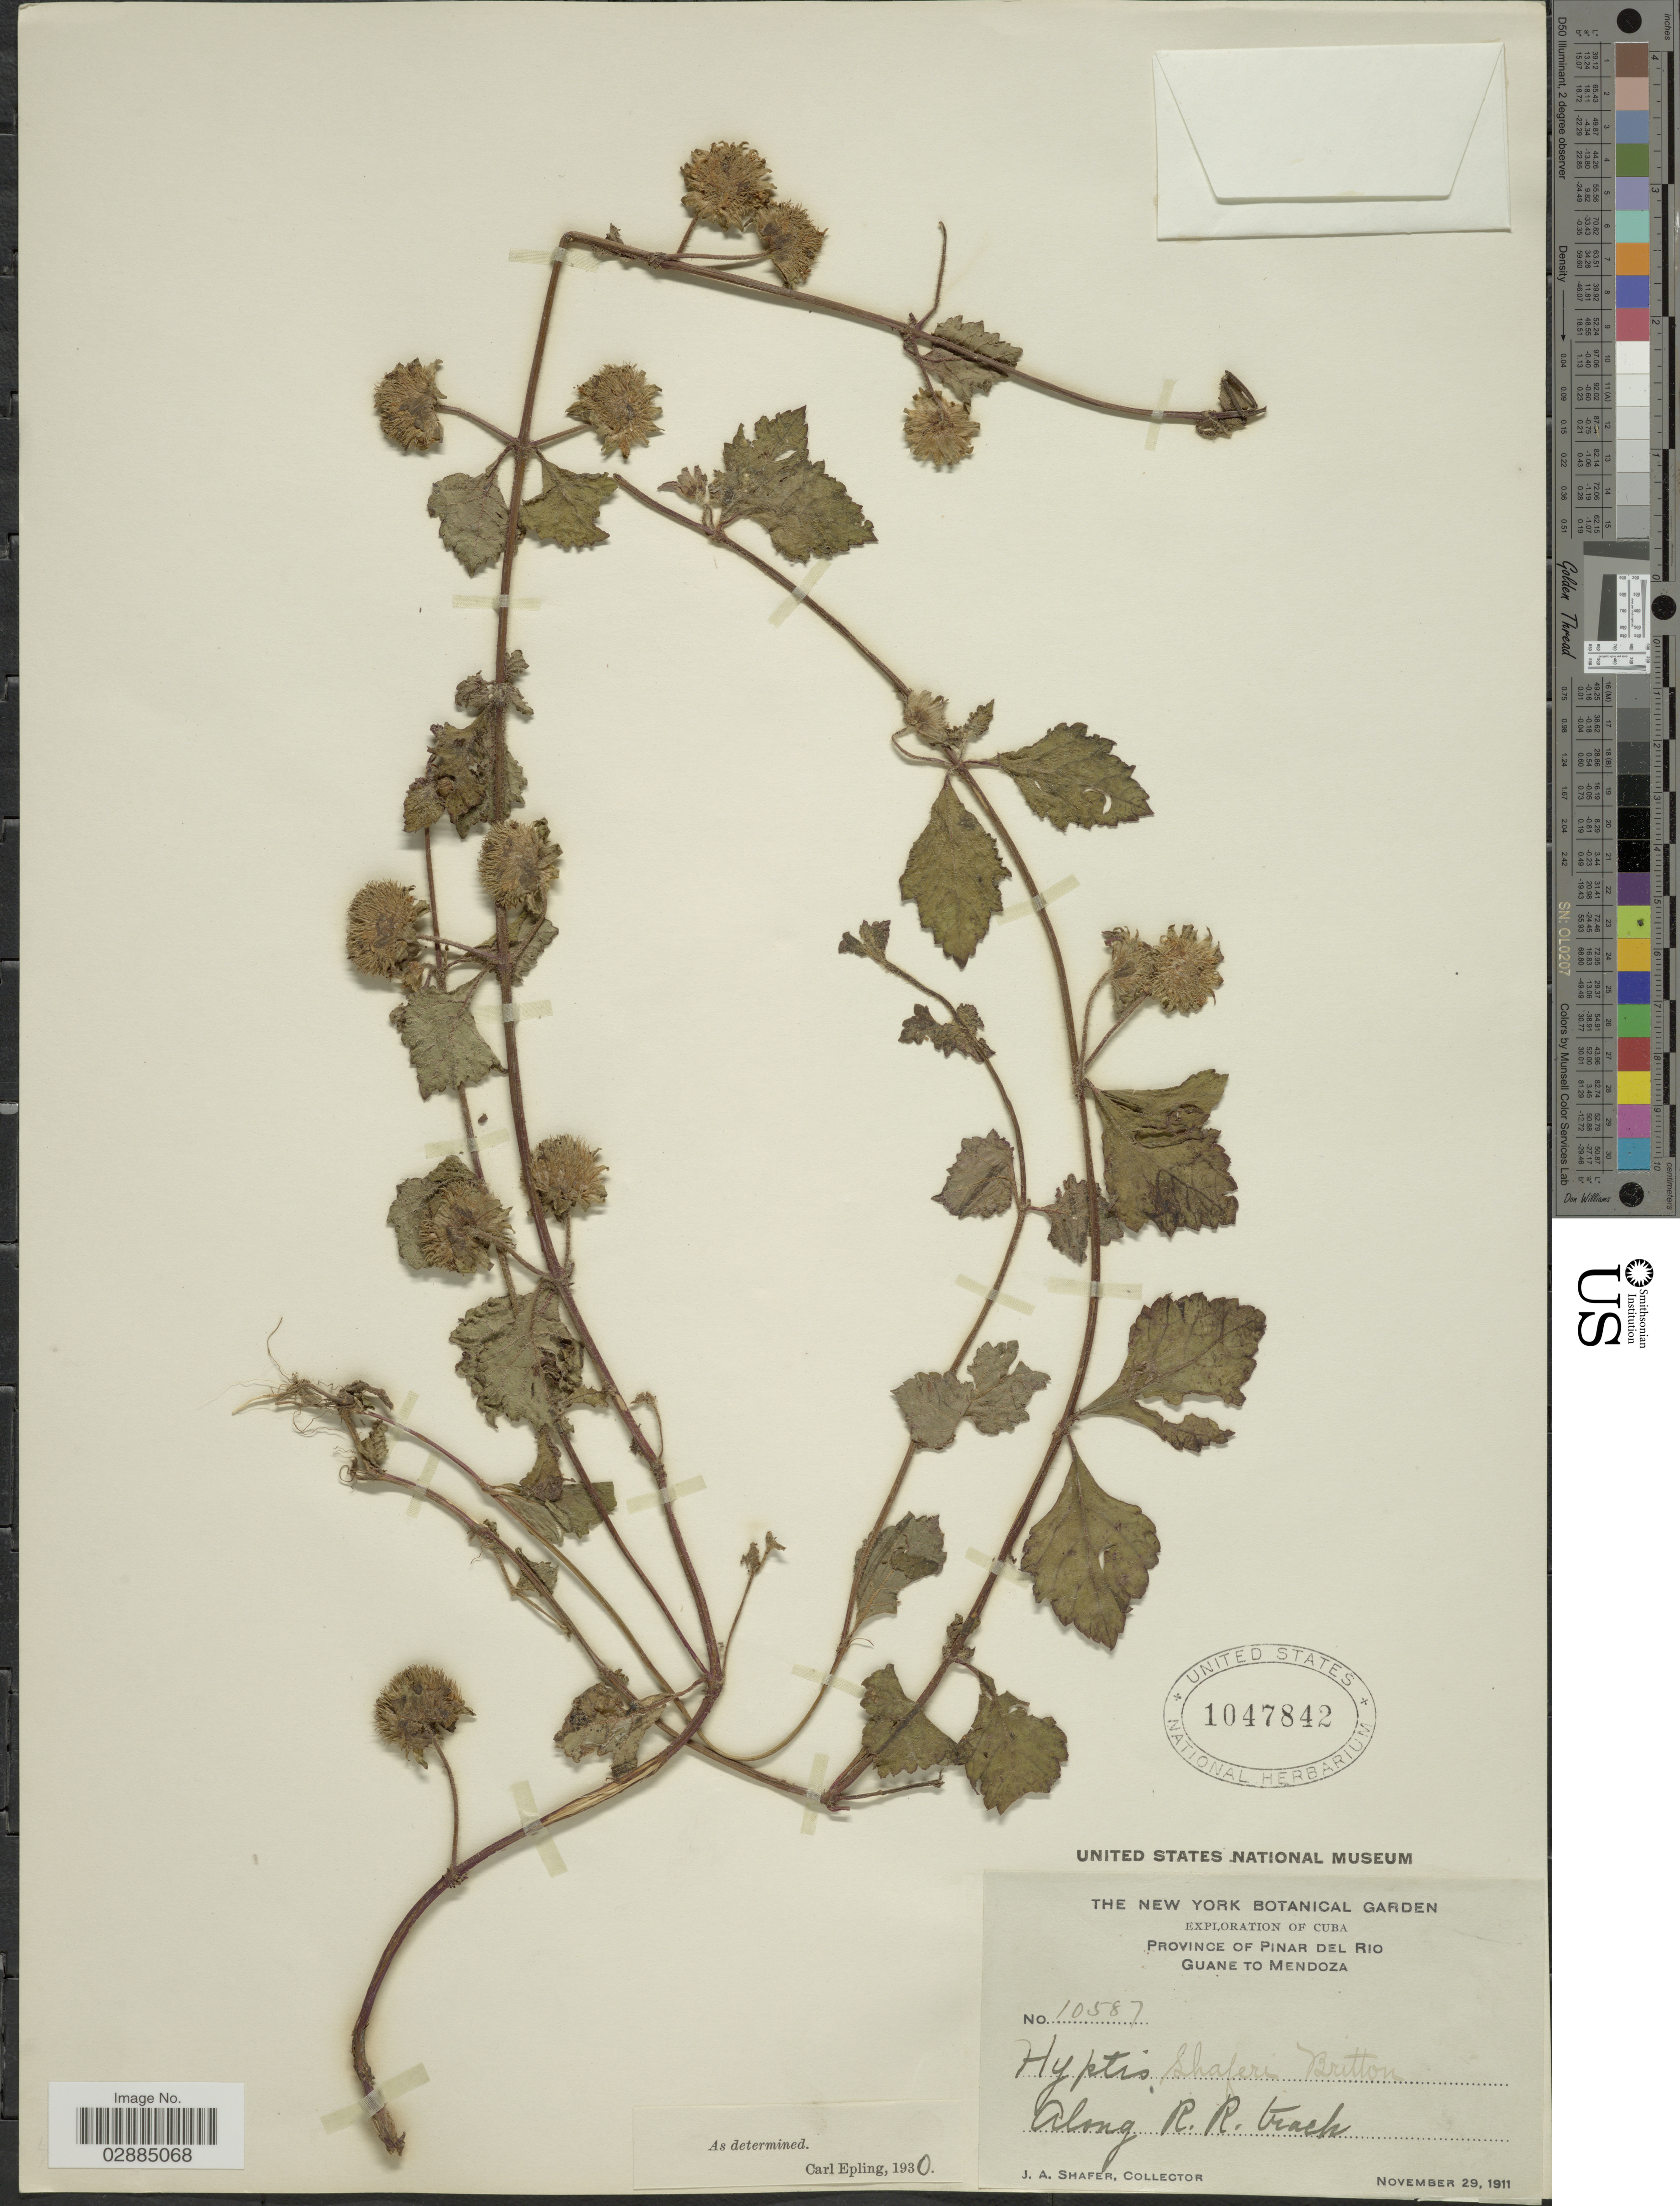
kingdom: Plantae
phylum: Tracheophyta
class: Magnoliopsida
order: Lamiales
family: Lamiaceae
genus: Hyptis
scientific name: Hyptis shaferi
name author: Britton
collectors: J. A. Shafer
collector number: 10587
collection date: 1911-11-29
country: Cuba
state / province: Pinar del Río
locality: Guane to Mendoza, along R. R. track.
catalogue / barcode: US 1047842